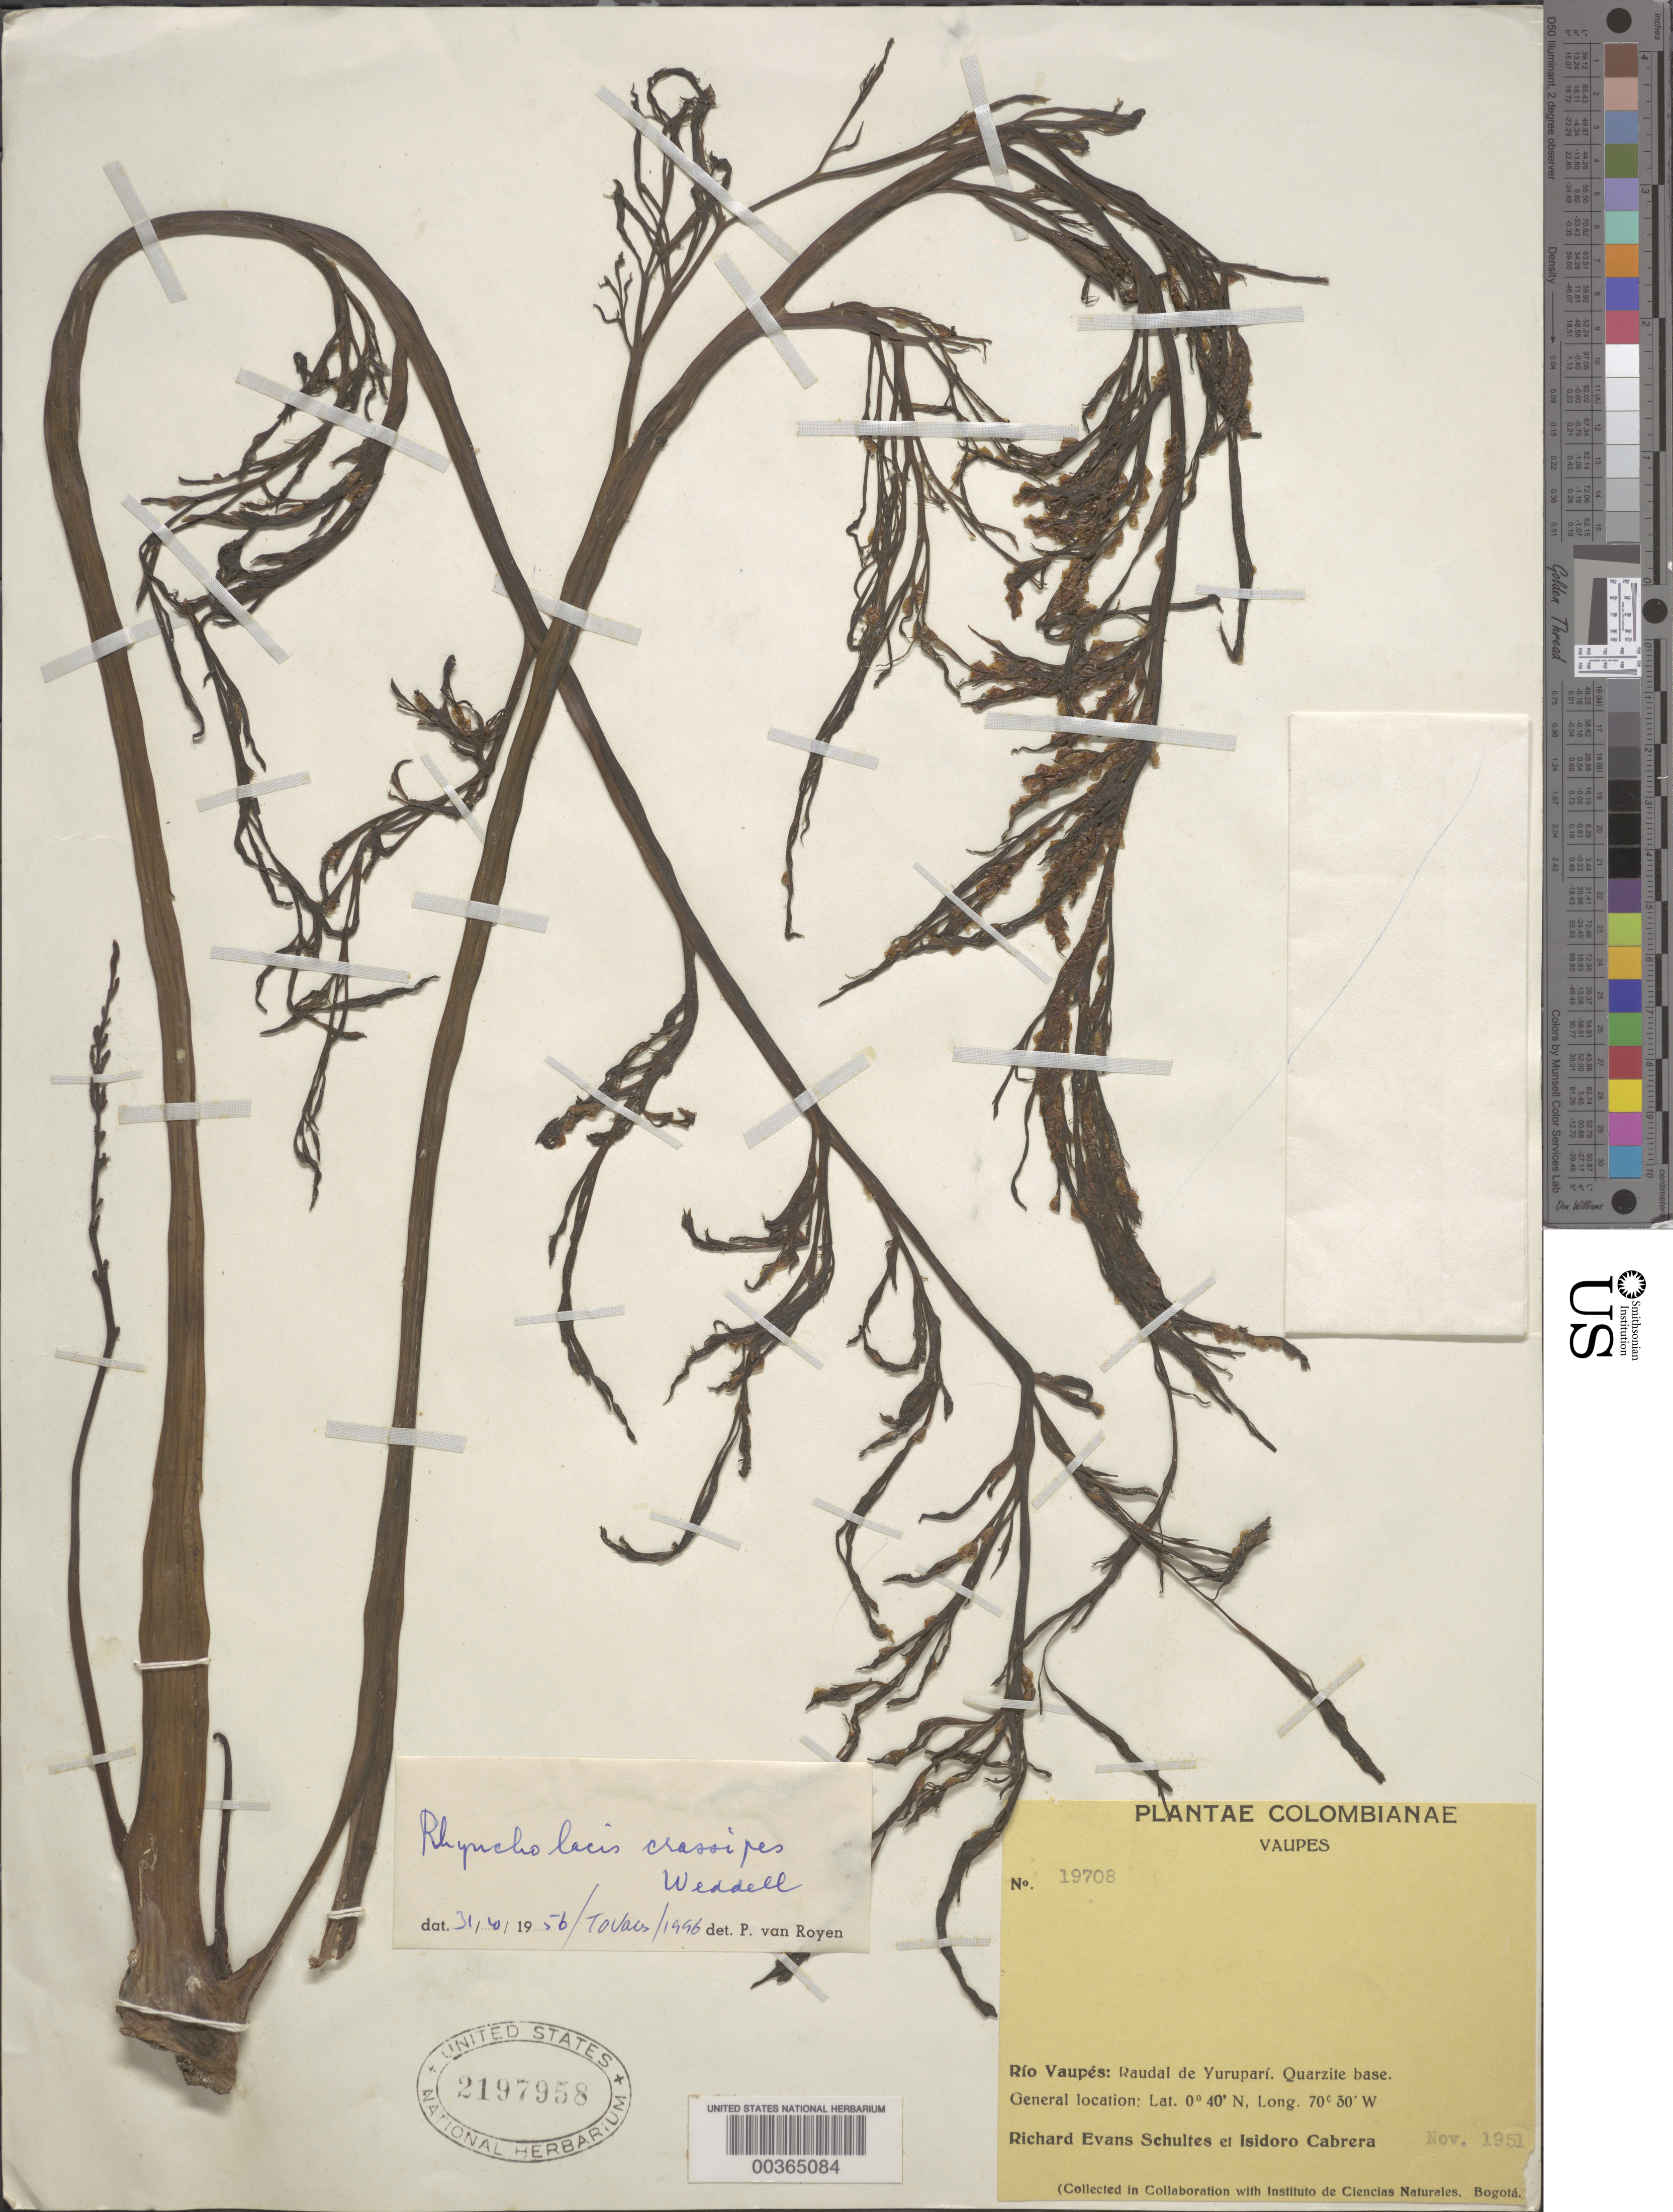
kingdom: Plantae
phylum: Tracheophyta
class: Magnoliopsida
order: Malpighiales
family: Podostemaceae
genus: Rhyncholacis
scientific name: Rhyncholacis crassipes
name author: Wedd.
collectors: R. E. Schultes & I. Cabrera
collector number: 19708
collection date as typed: Nov 1951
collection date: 1951-11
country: Colombia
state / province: Vaupés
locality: Rio Vaupes, Raudal de Jurupari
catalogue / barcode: US 2197958